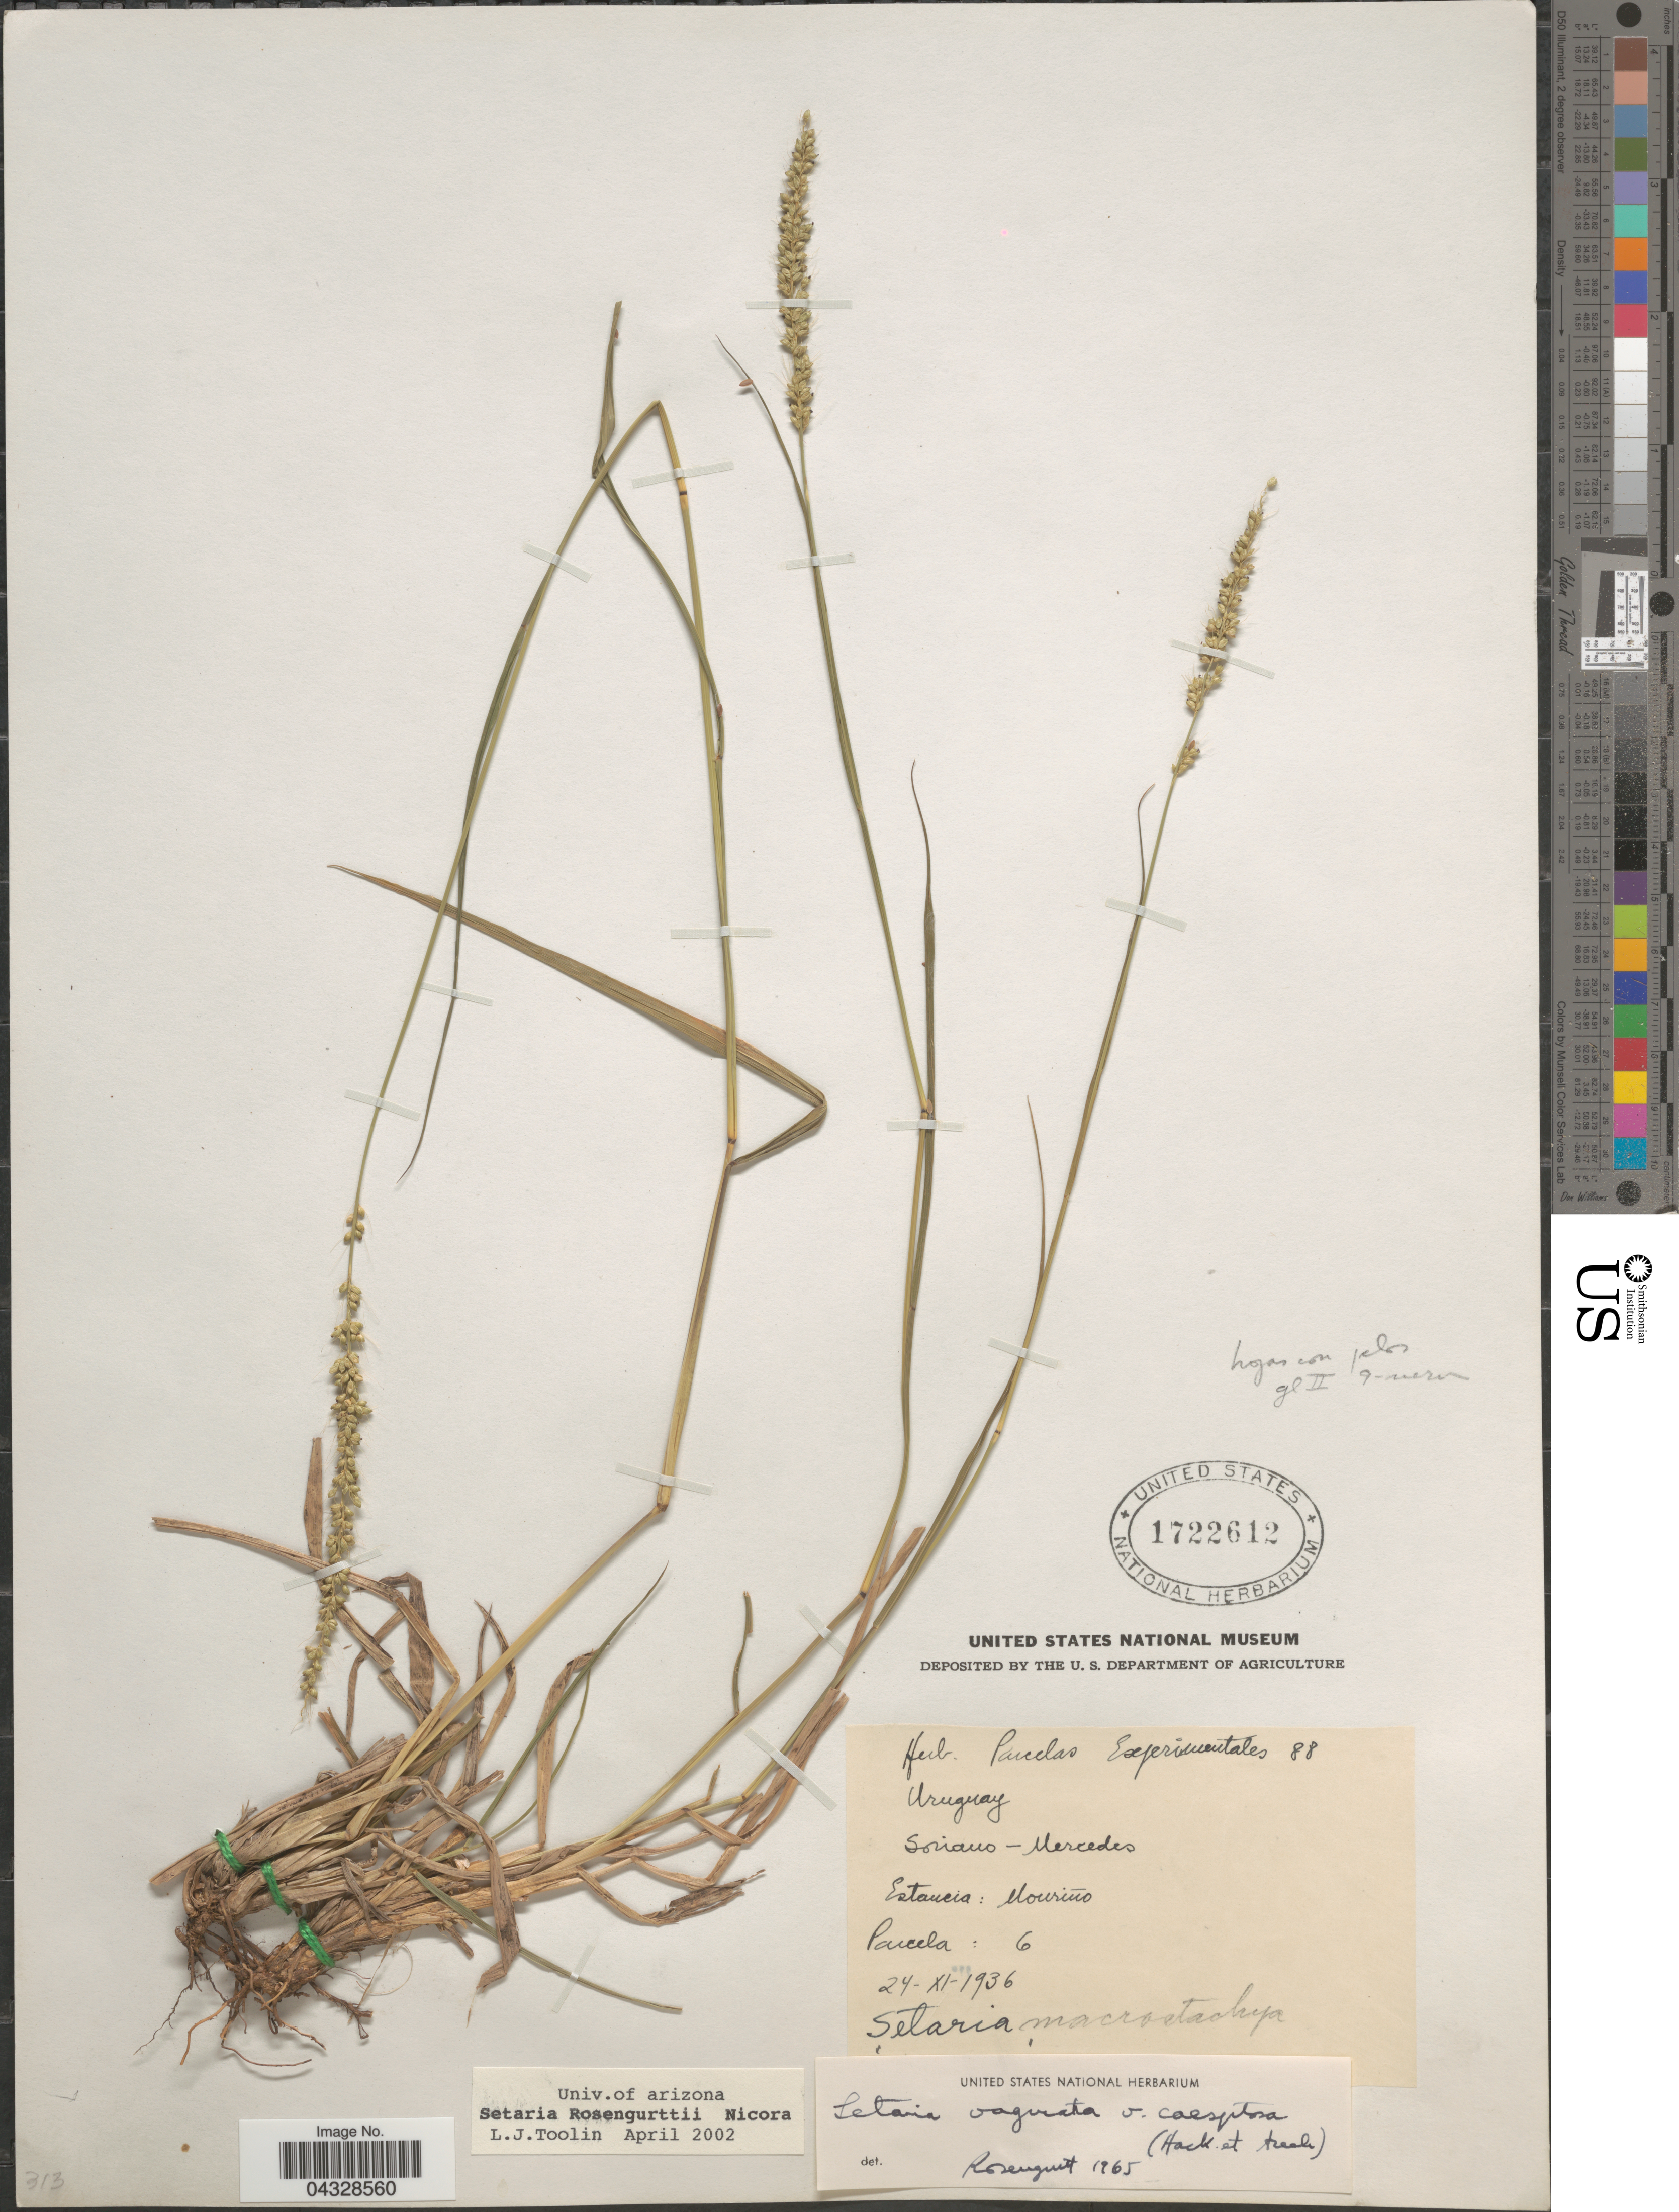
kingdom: Plantae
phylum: Tracheophyta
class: Liliopsida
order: Poales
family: Poaceae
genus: Setaria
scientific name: Setaria rosengurttii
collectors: ex herb. Parcelas Experimentales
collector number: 88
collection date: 1936-11-24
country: Uruguay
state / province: Soriano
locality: Soriano-Mercedes. Estancia: Mouriño. Parcela: 6.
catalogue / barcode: US 1722612